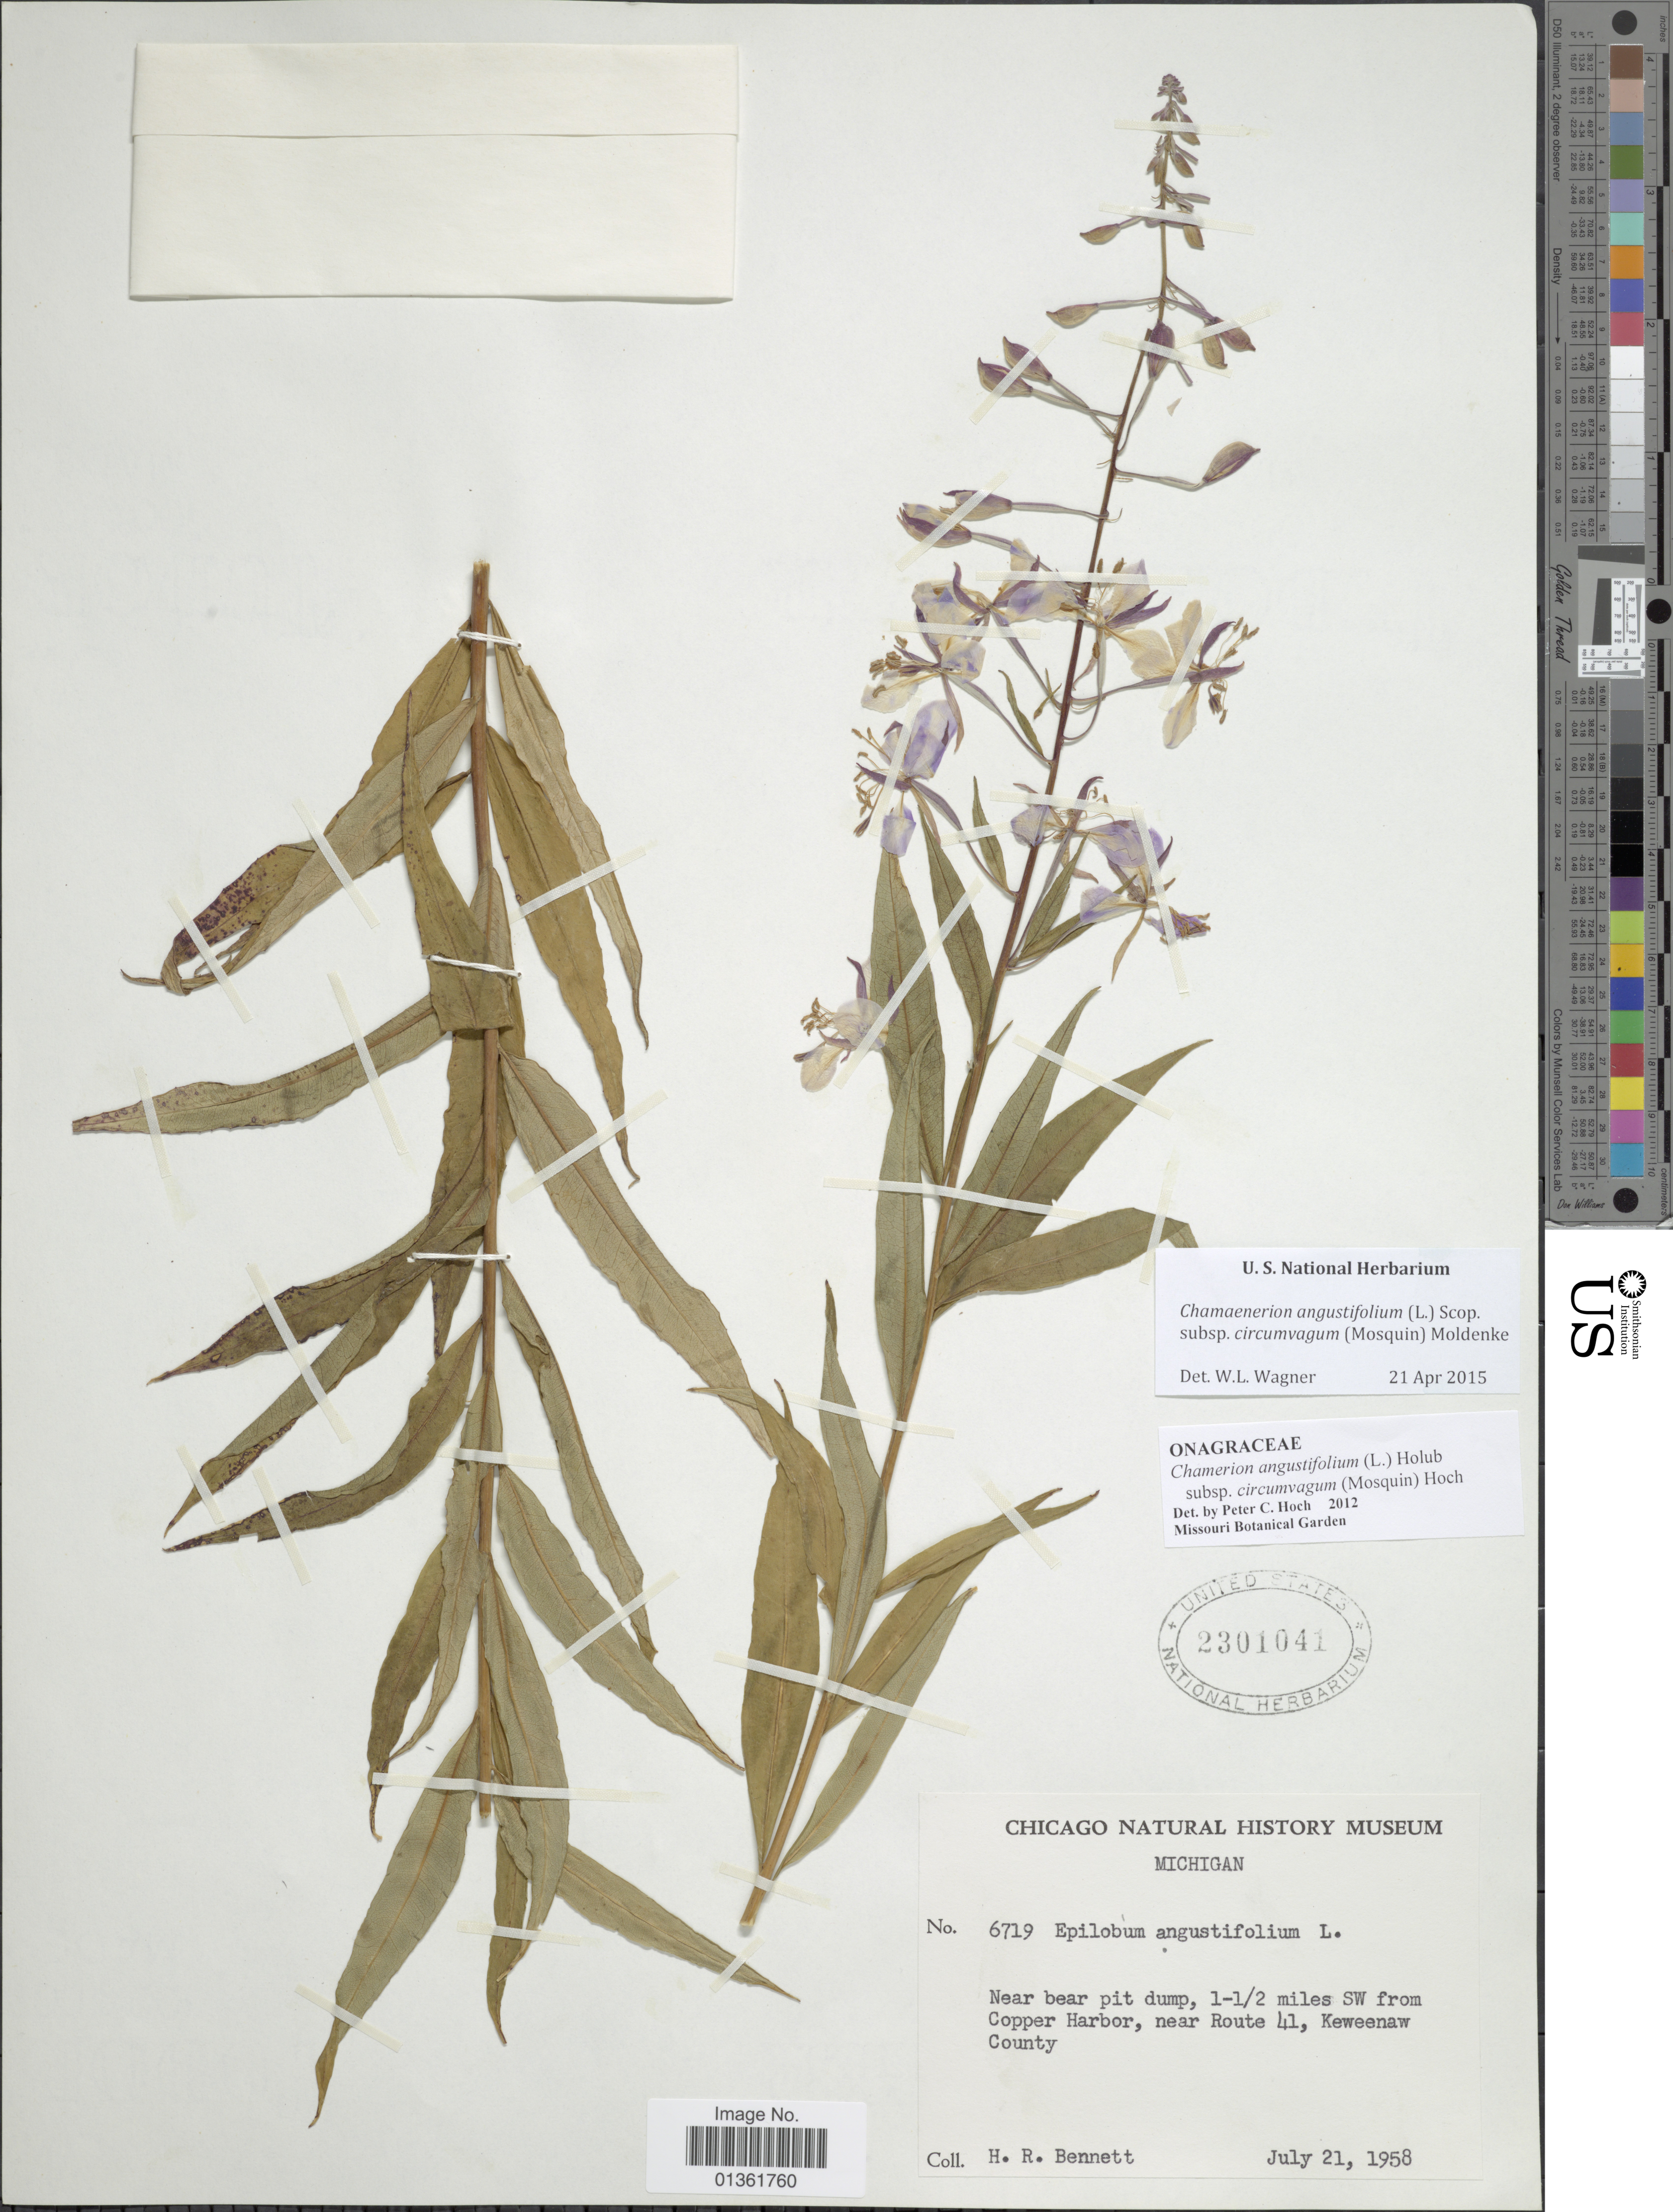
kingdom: Plantae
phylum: Tracheophyta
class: Magnoliopsida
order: Myrtales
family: Onagraceae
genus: Chamaenerion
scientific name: Chamaenerion angustifolium subsp. circumvagum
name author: (Mosquin) Moldenke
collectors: H. R. Bennett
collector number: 6719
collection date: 1958-07-21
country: United States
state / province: Michigan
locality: Near bear pit dump, 1-1/2 miles SW from Copper Harbor, near Route 41, Keweenaw County.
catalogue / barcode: US 2301041